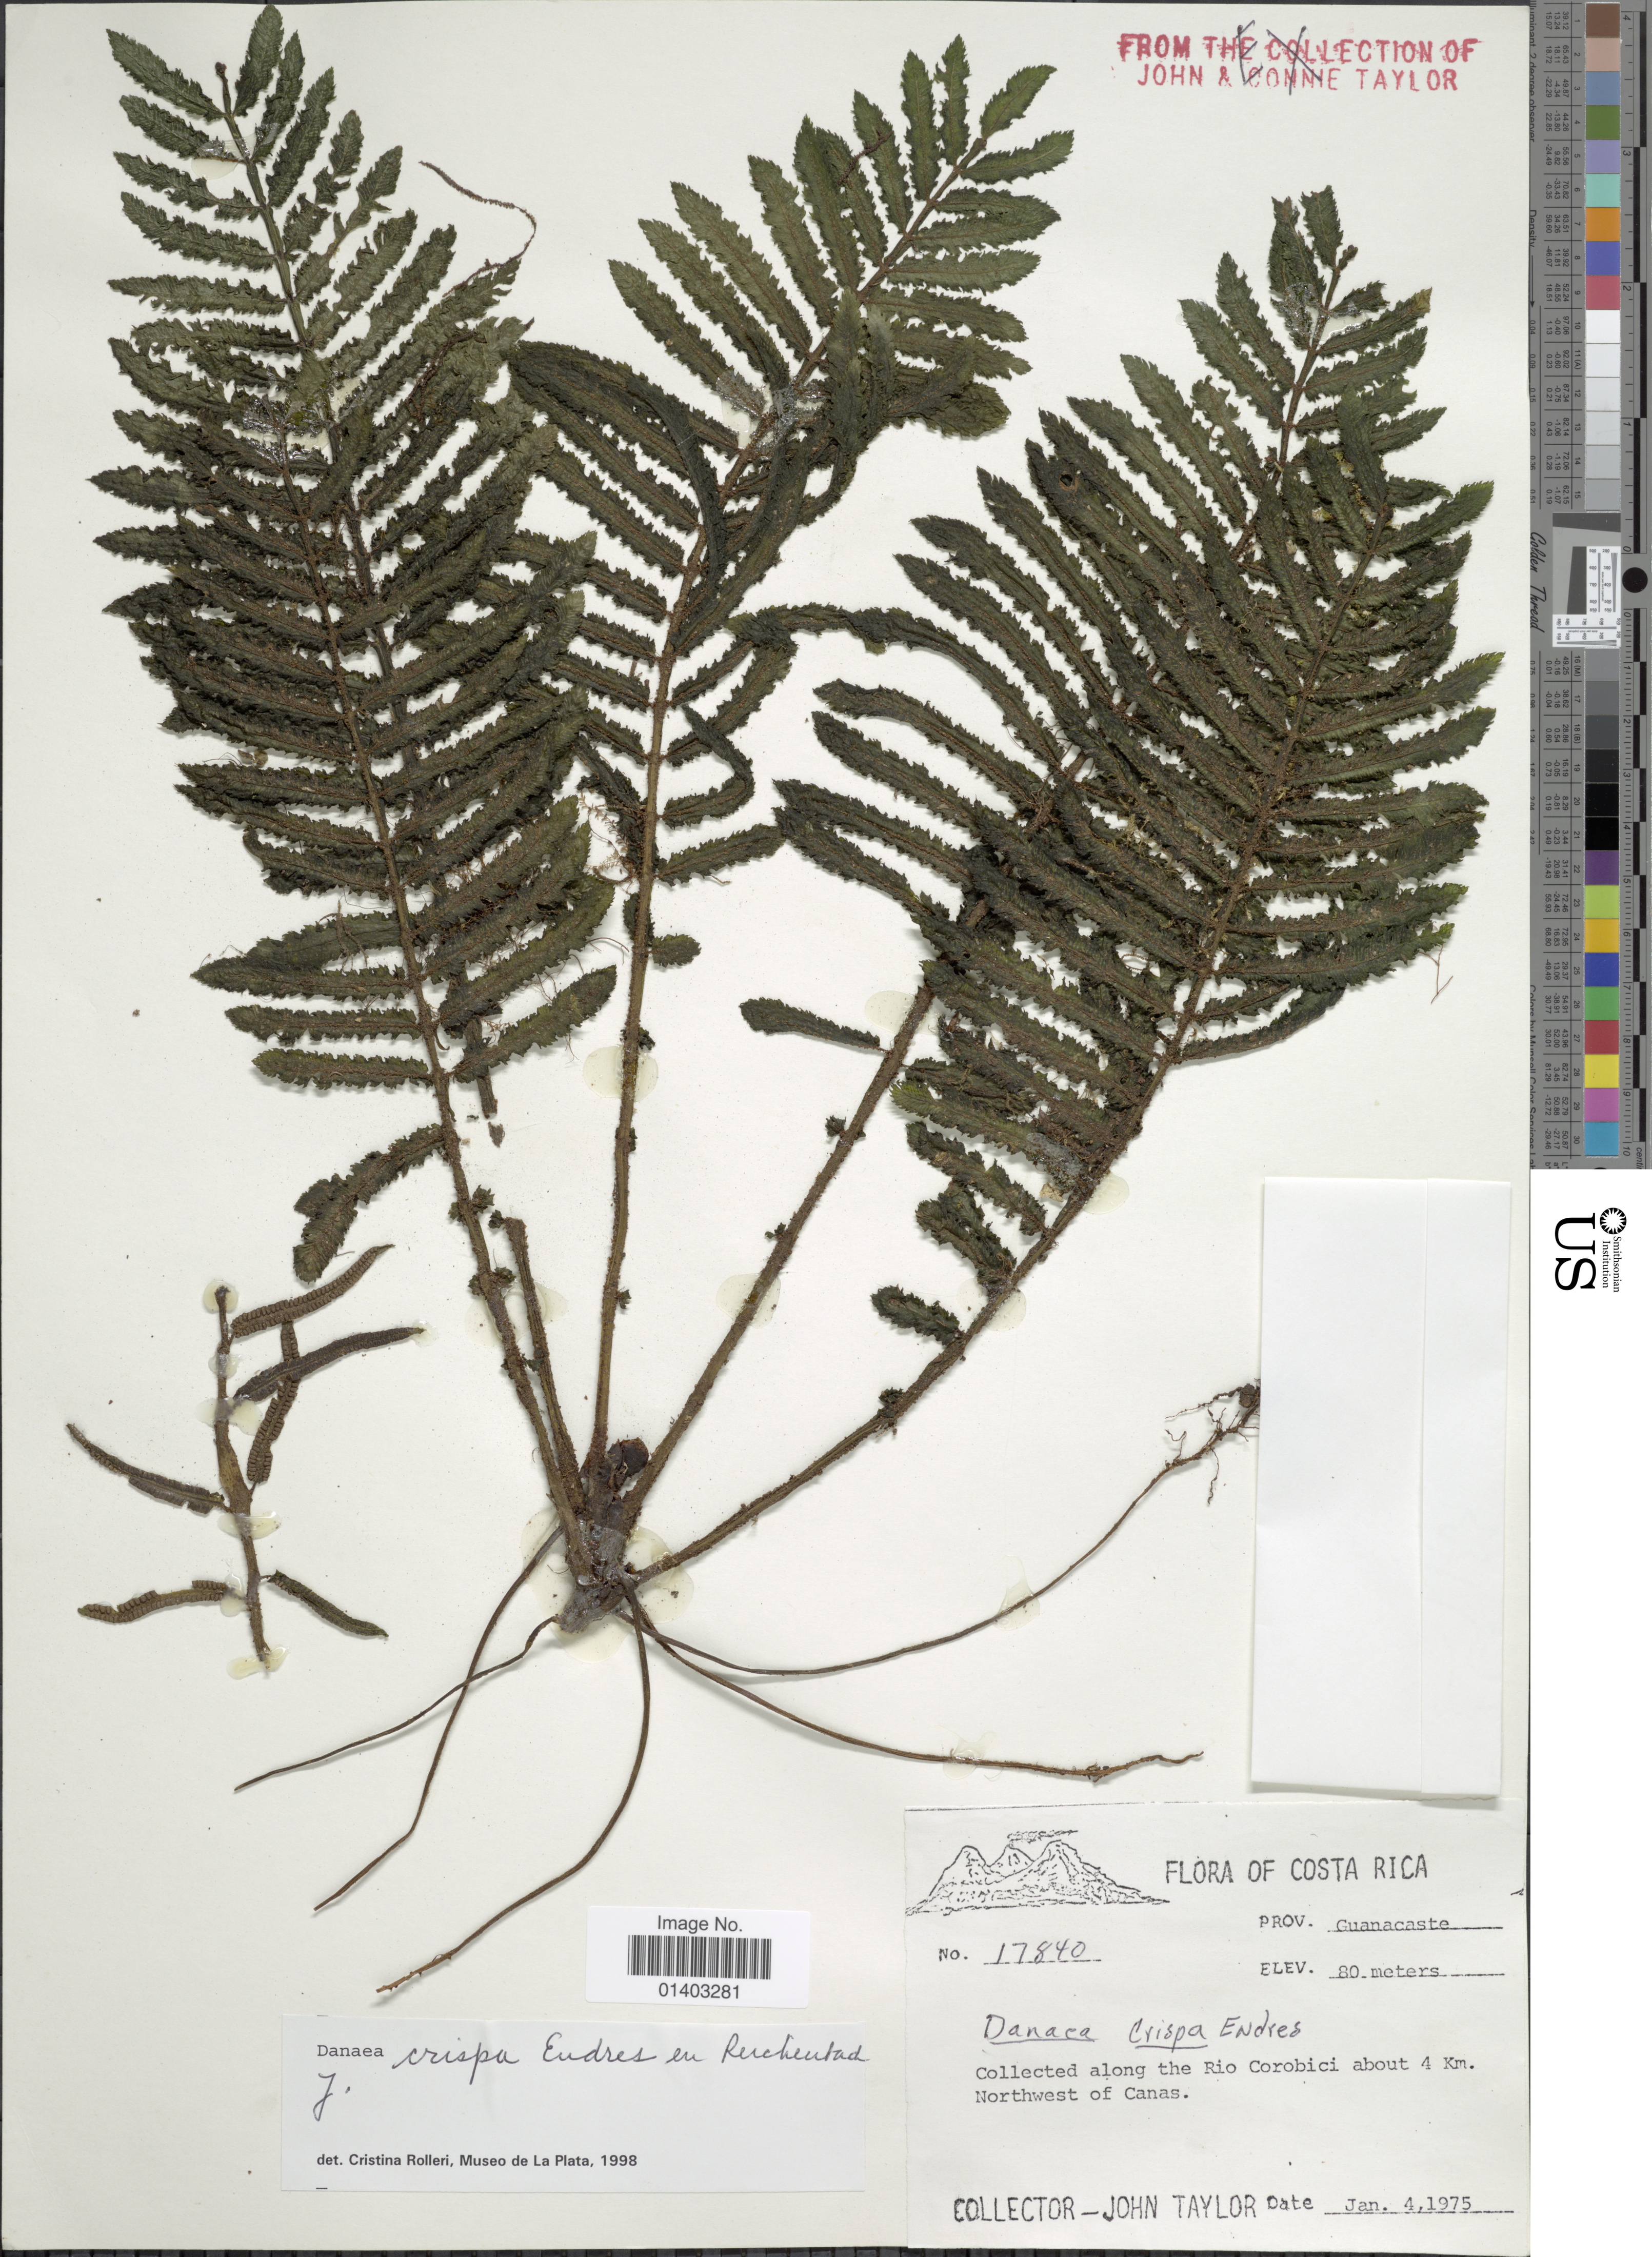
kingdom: Plantae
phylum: Tracheophyta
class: Polypodiopsida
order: Marattiales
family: Marattiaceae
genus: Danaea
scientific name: Danaea crispa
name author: Endrés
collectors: J. Taylor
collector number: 17840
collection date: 1975-01-04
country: Costa Rica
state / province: Guanacaste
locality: Collected along the Rio Corobici about 4 Km. Northwest of Canas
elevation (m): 80